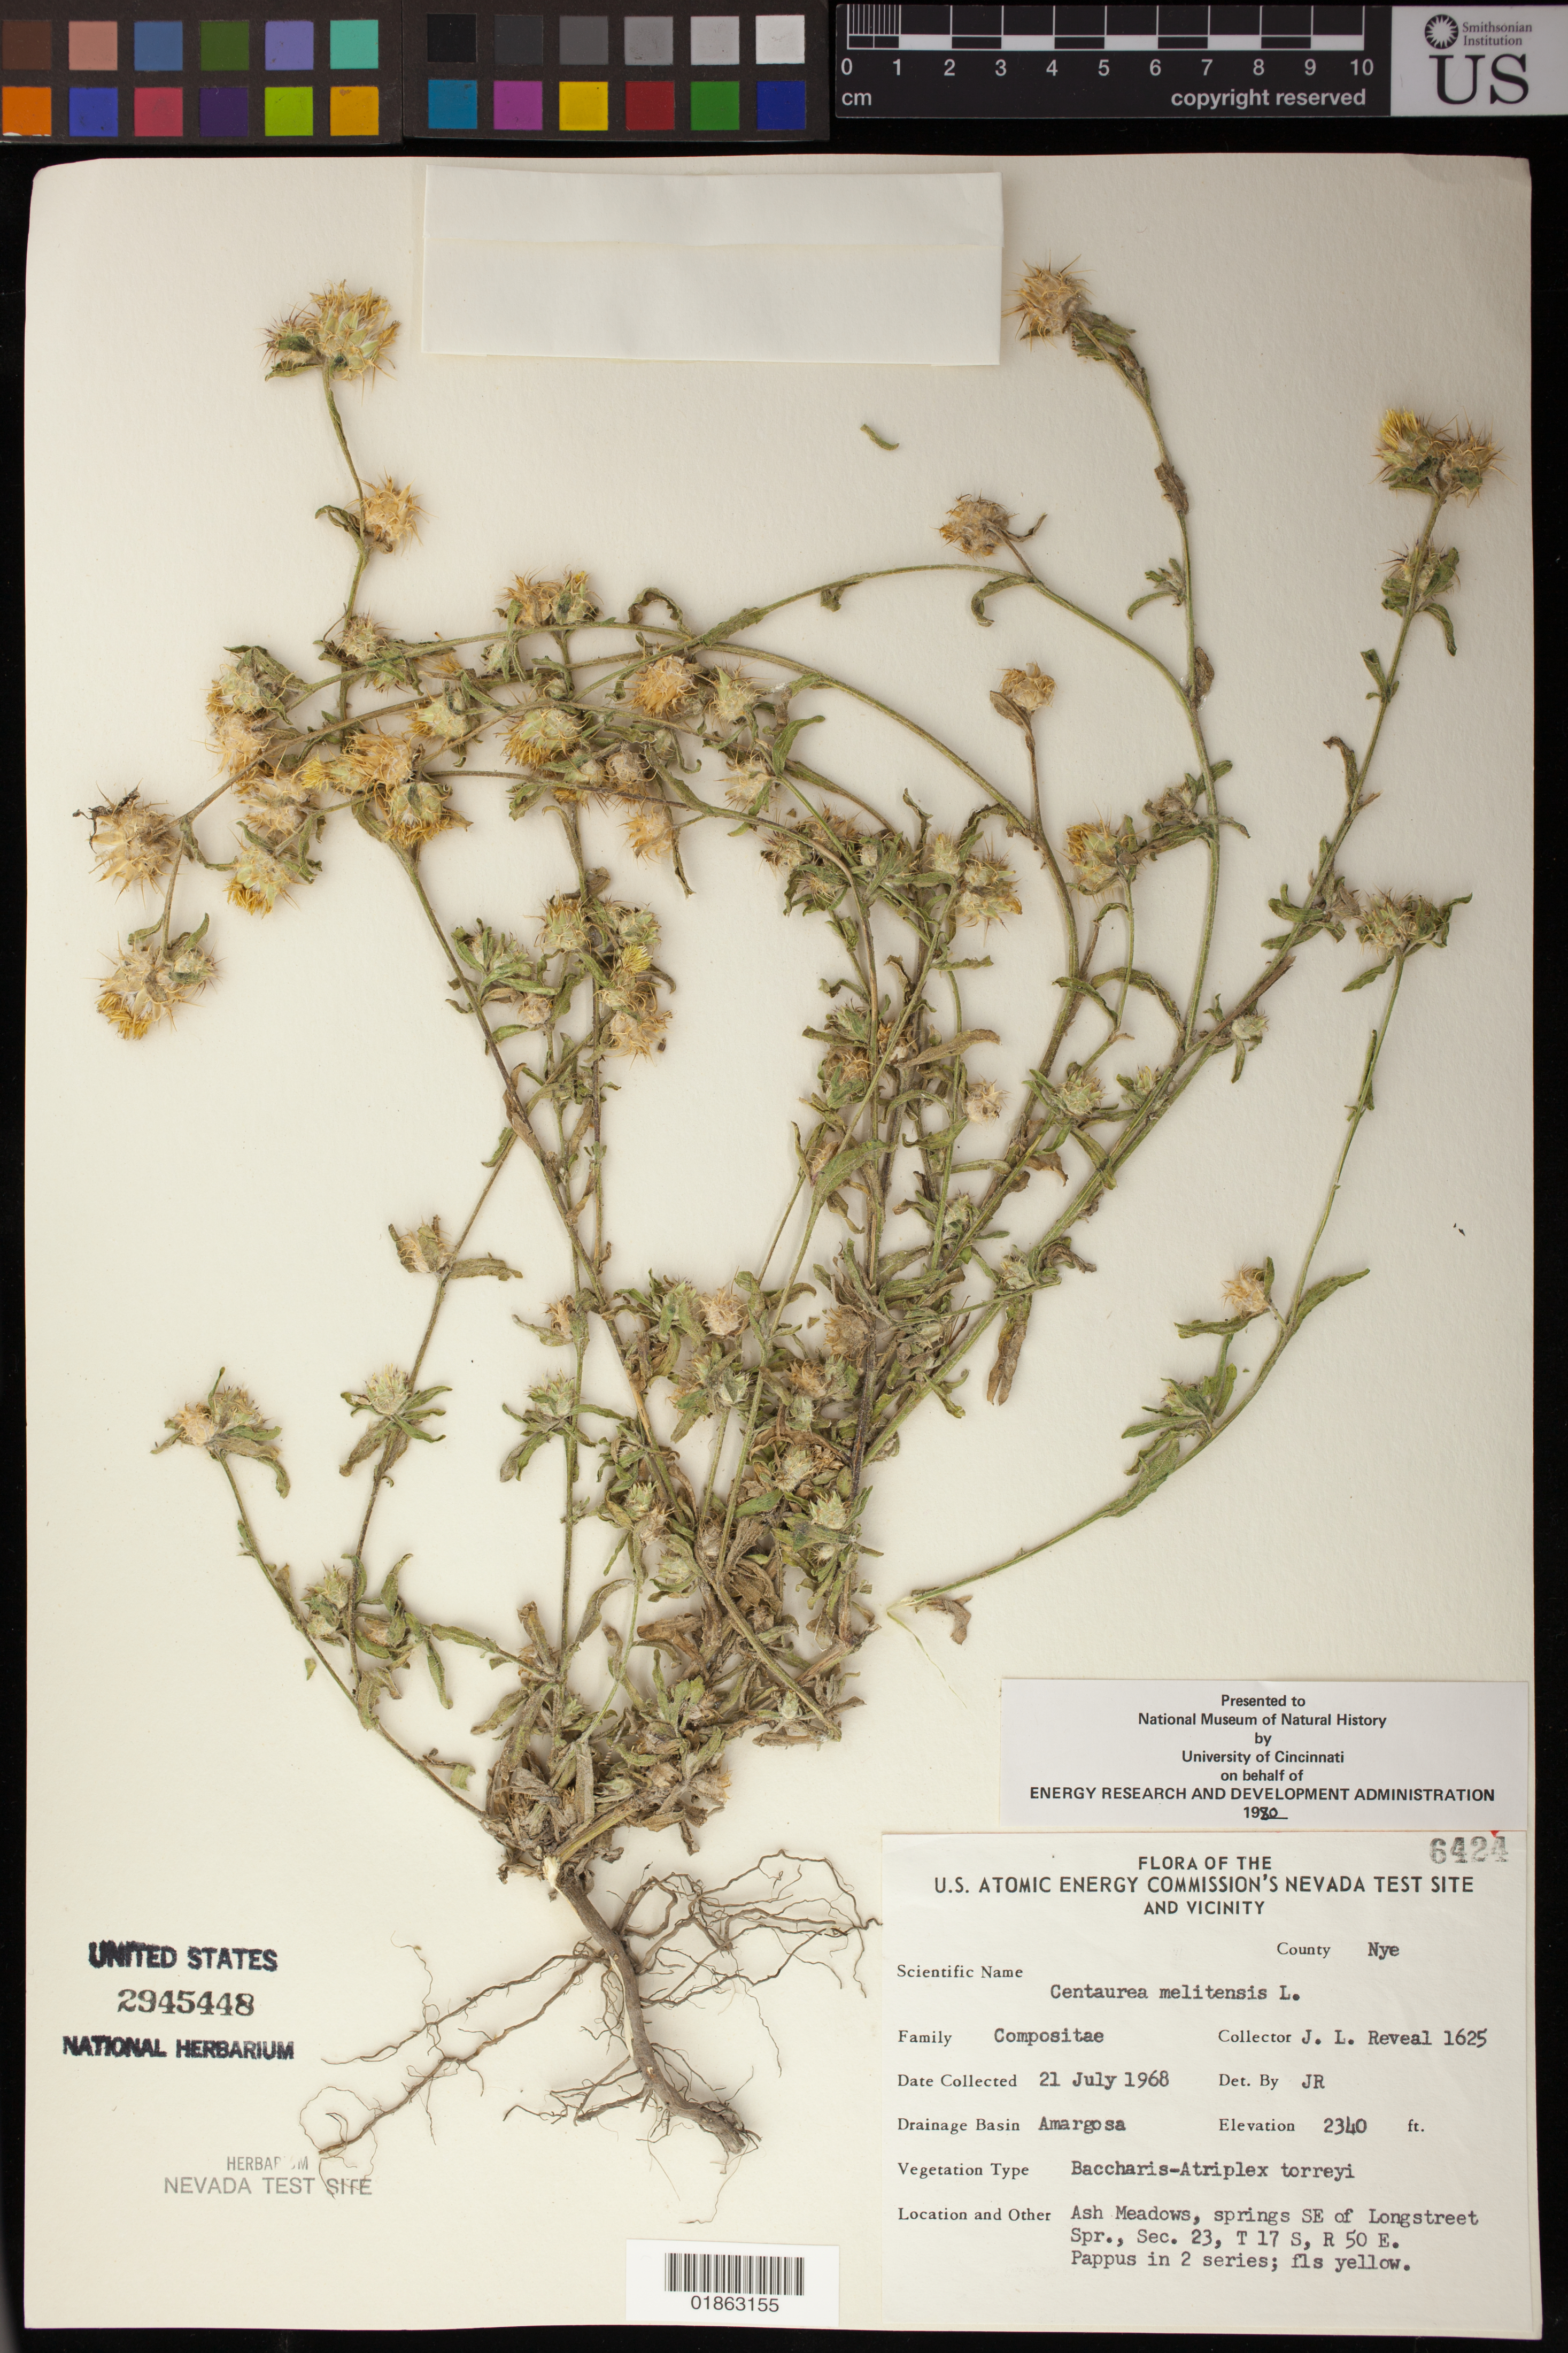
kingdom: Plantae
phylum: Tracheophyta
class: Magnoliopsida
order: Asterales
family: Asteraceae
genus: Centaurea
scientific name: Centaurea melitensis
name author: L.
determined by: Reveal, J. L.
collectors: J. L. Reveal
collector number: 1625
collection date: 1968-07-21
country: United States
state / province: Nevada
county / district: Nye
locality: U. S. Atomic Energy Commision' s Nevada Test Site And Vicinity, County Nye, Drainage Basin Amargosa, Ash Meadows, springs SE of Longstreet Spr., Sec. 23, T 17 S, R 50 E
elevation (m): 713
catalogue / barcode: US 2945448